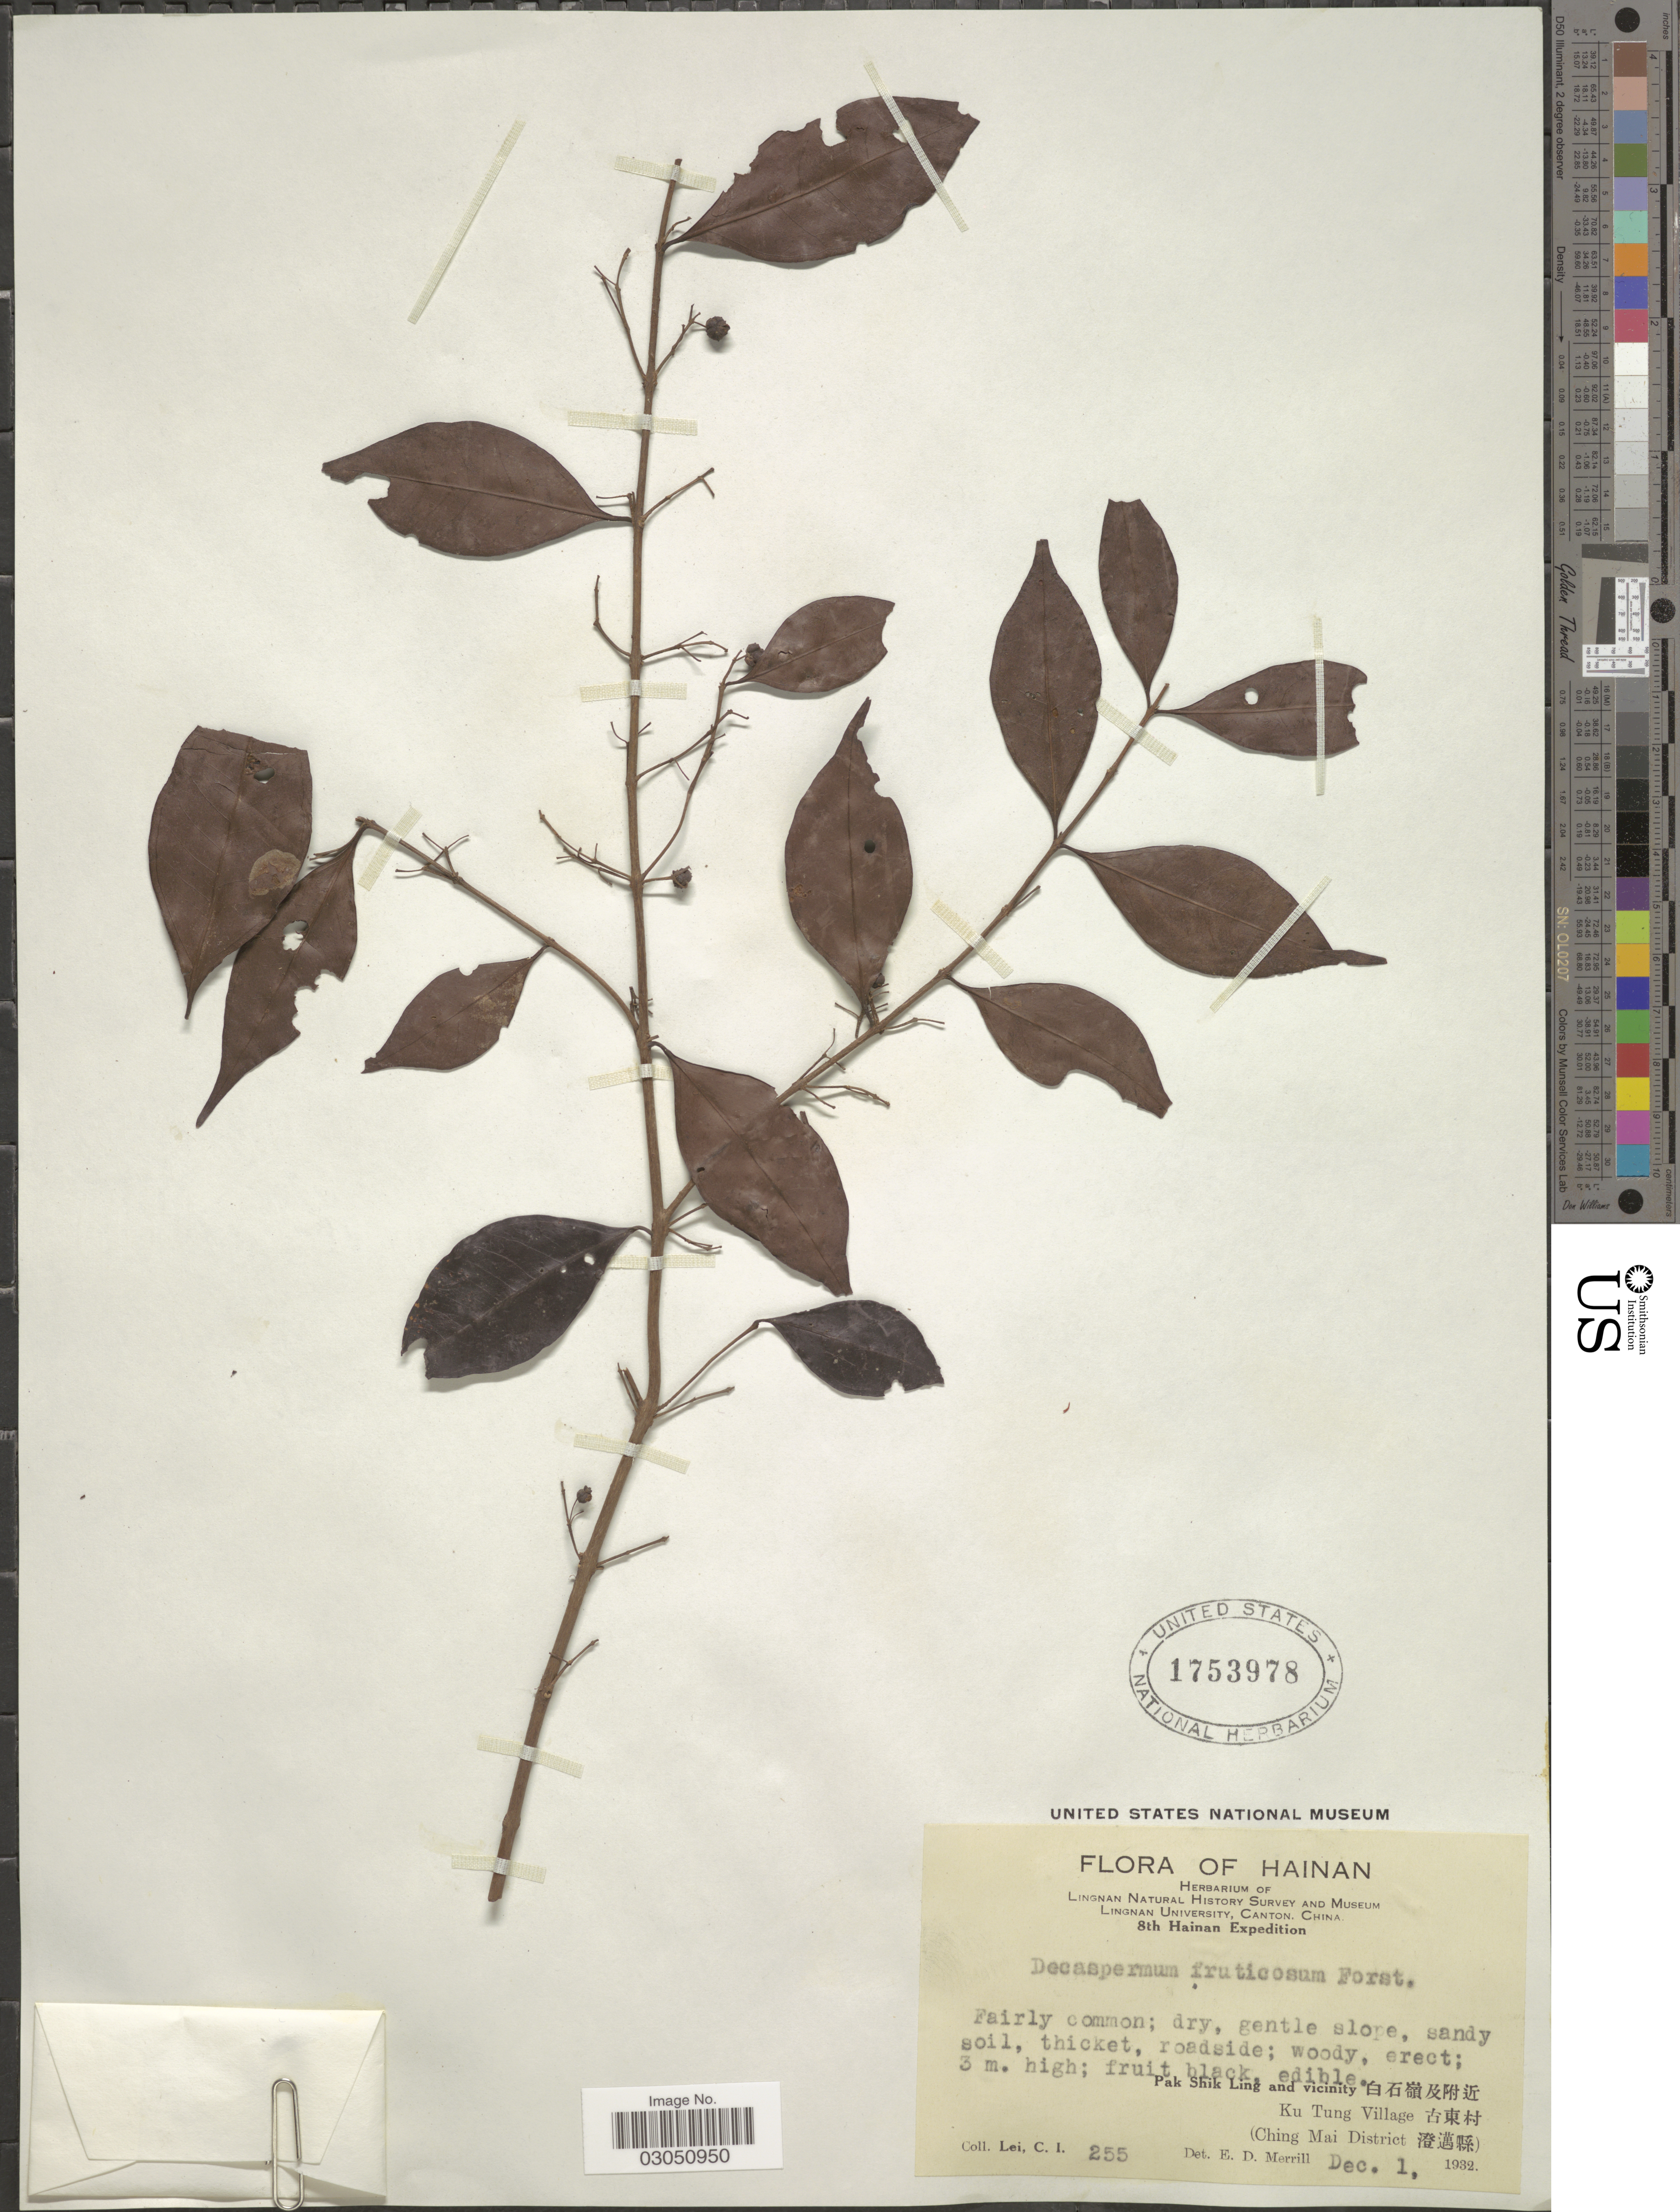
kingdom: Plantae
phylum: Tracheophyta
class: Magnoliopsida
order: Myrtales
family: Myrtaceae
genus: Decaspermum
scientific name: Decaspermum gracilentum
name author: (Hance) Merr. & L.M. Perry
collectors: C. I. Lei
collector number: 255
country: China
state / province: Hainan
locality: PakShikLing and Vicinity, Ku Tung Village, (Ching Mai District), (Ching Mai District.)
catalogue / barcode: US 1753978